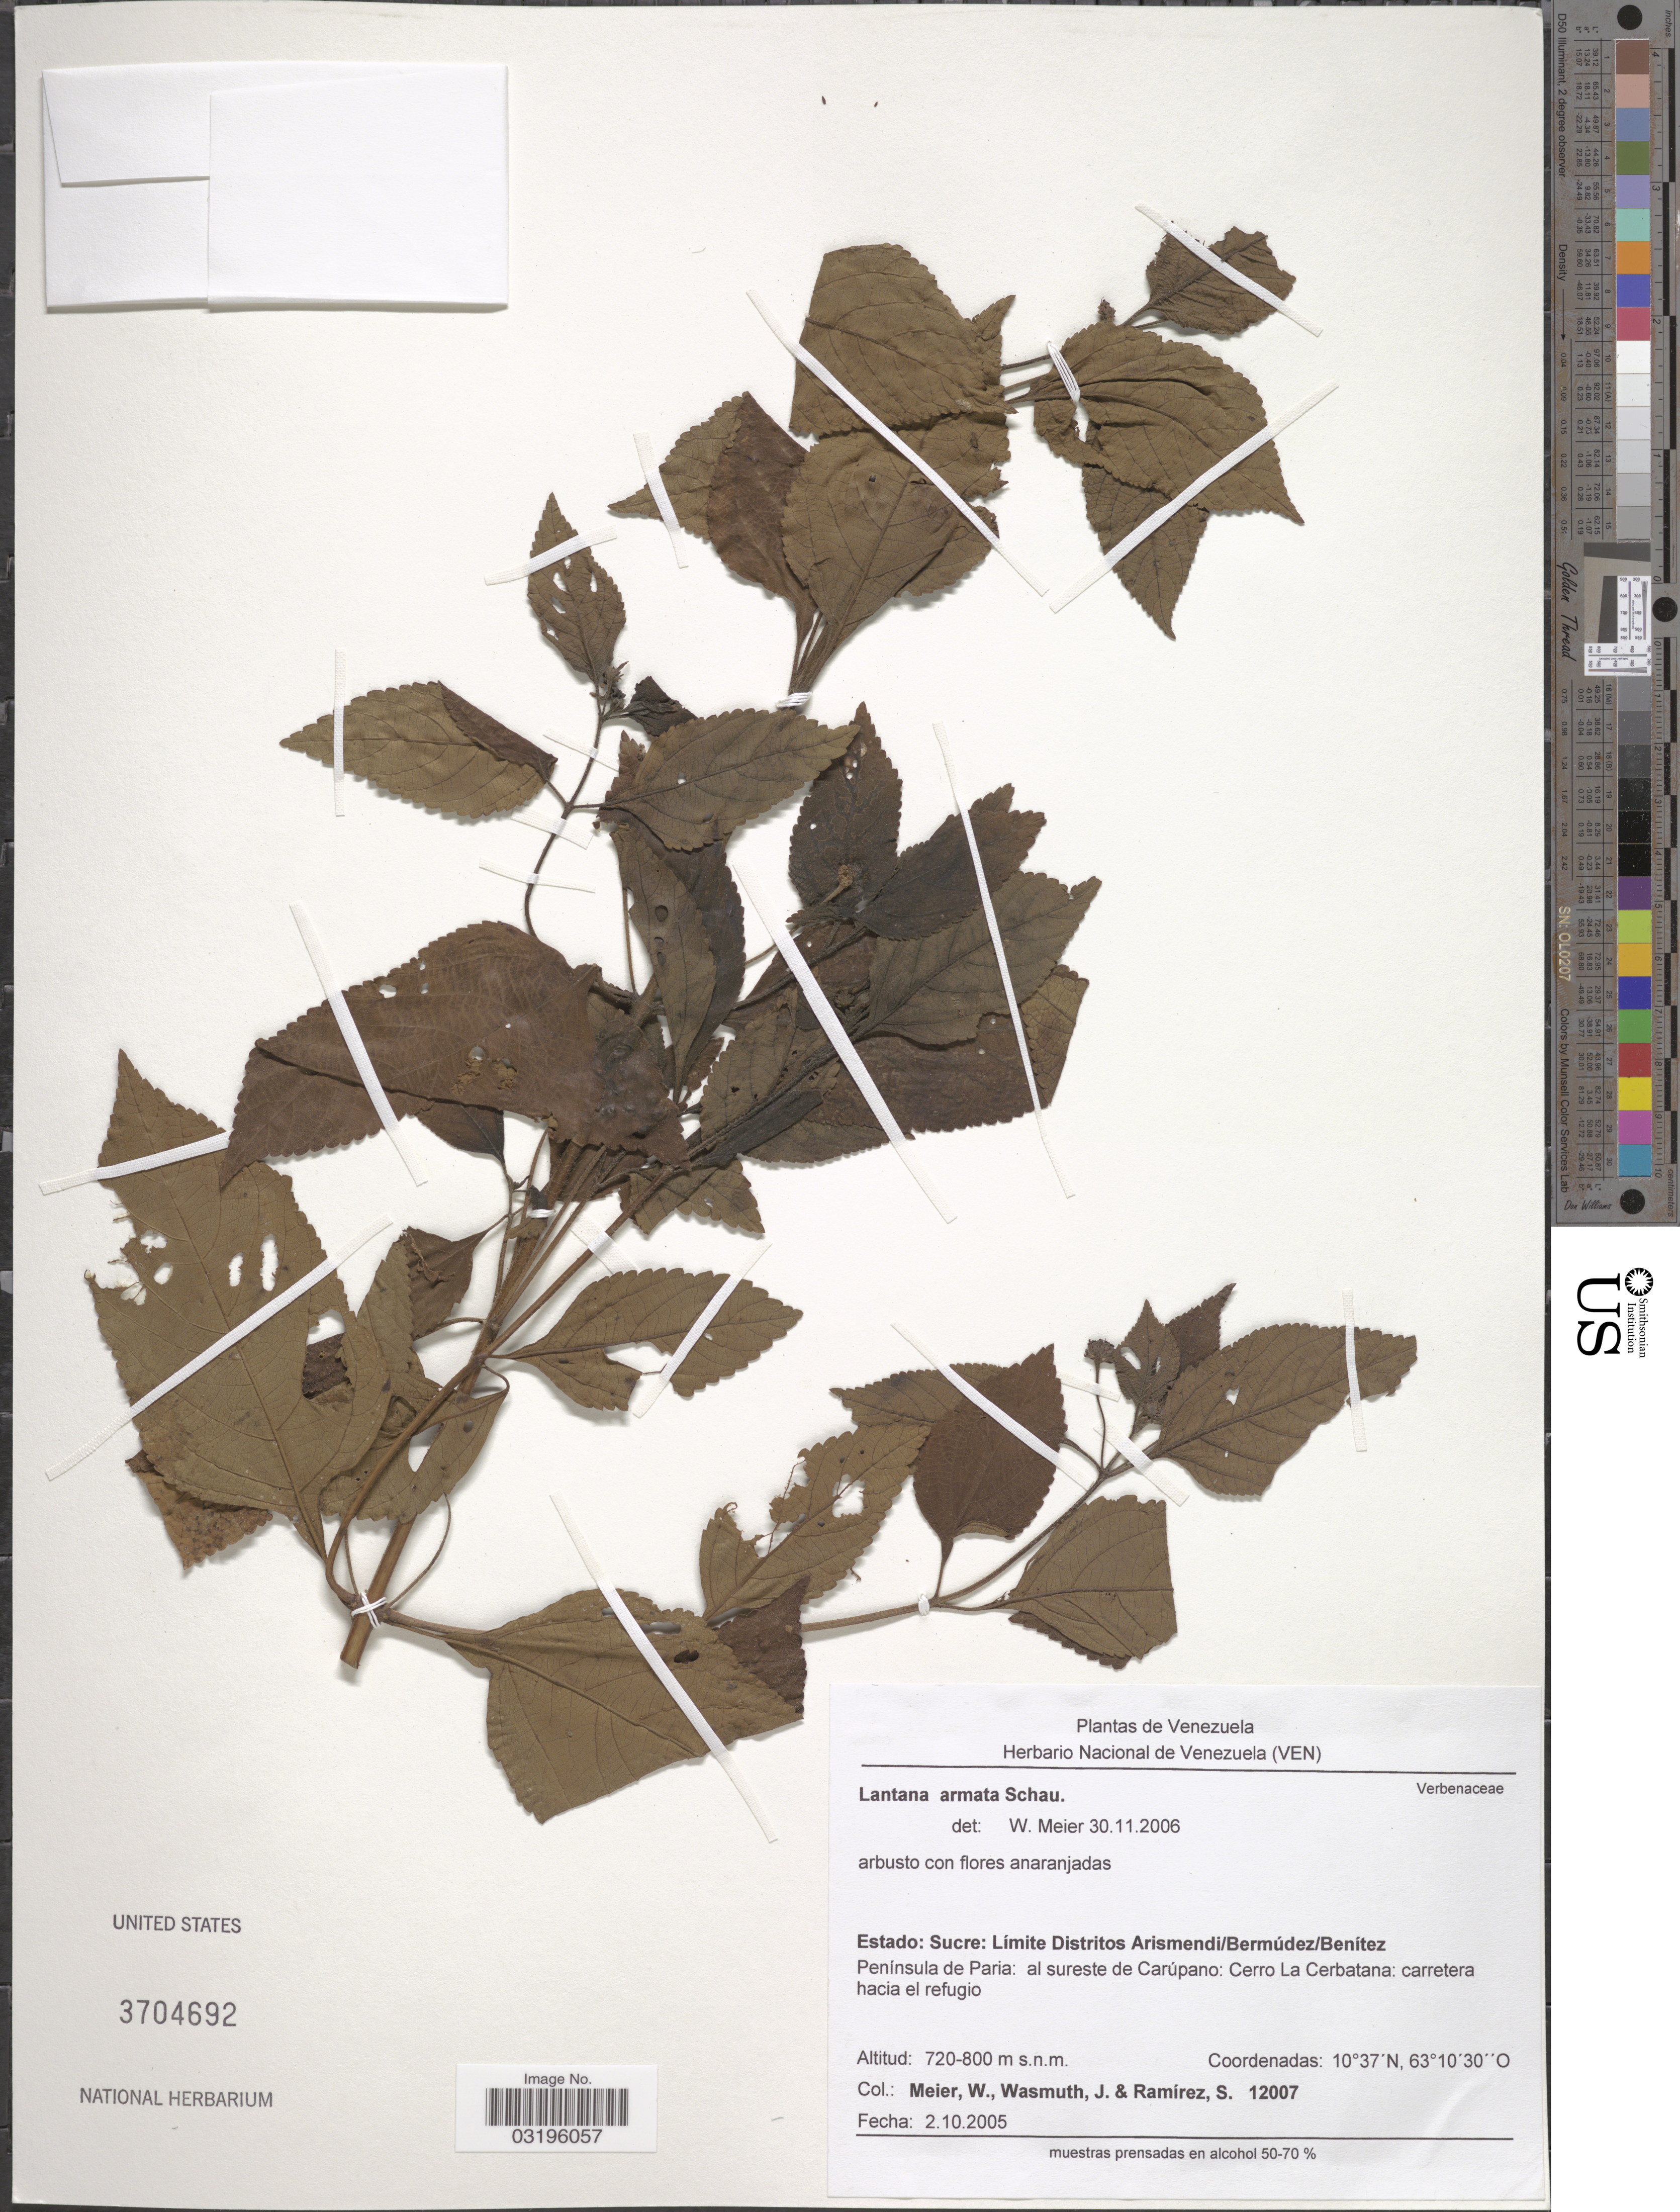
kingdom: Plantae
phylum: Tracheophyta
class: Magnoliopsida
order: Lamiales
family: Verbenaceae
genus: Lantana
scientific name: Lantana x armata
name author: Schauer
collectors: W. Meier, J. Wasmuth & S. Ramírez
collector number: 12007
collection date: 2005-10-02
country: Venezuela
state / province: Sucre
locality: Límite Distritos Arismendi/ Bermúdez/ Benítez. Península de Paria: al sureste de Carúpano: Cerro La Cerbatana.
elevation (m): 720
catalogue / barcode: US 3704692